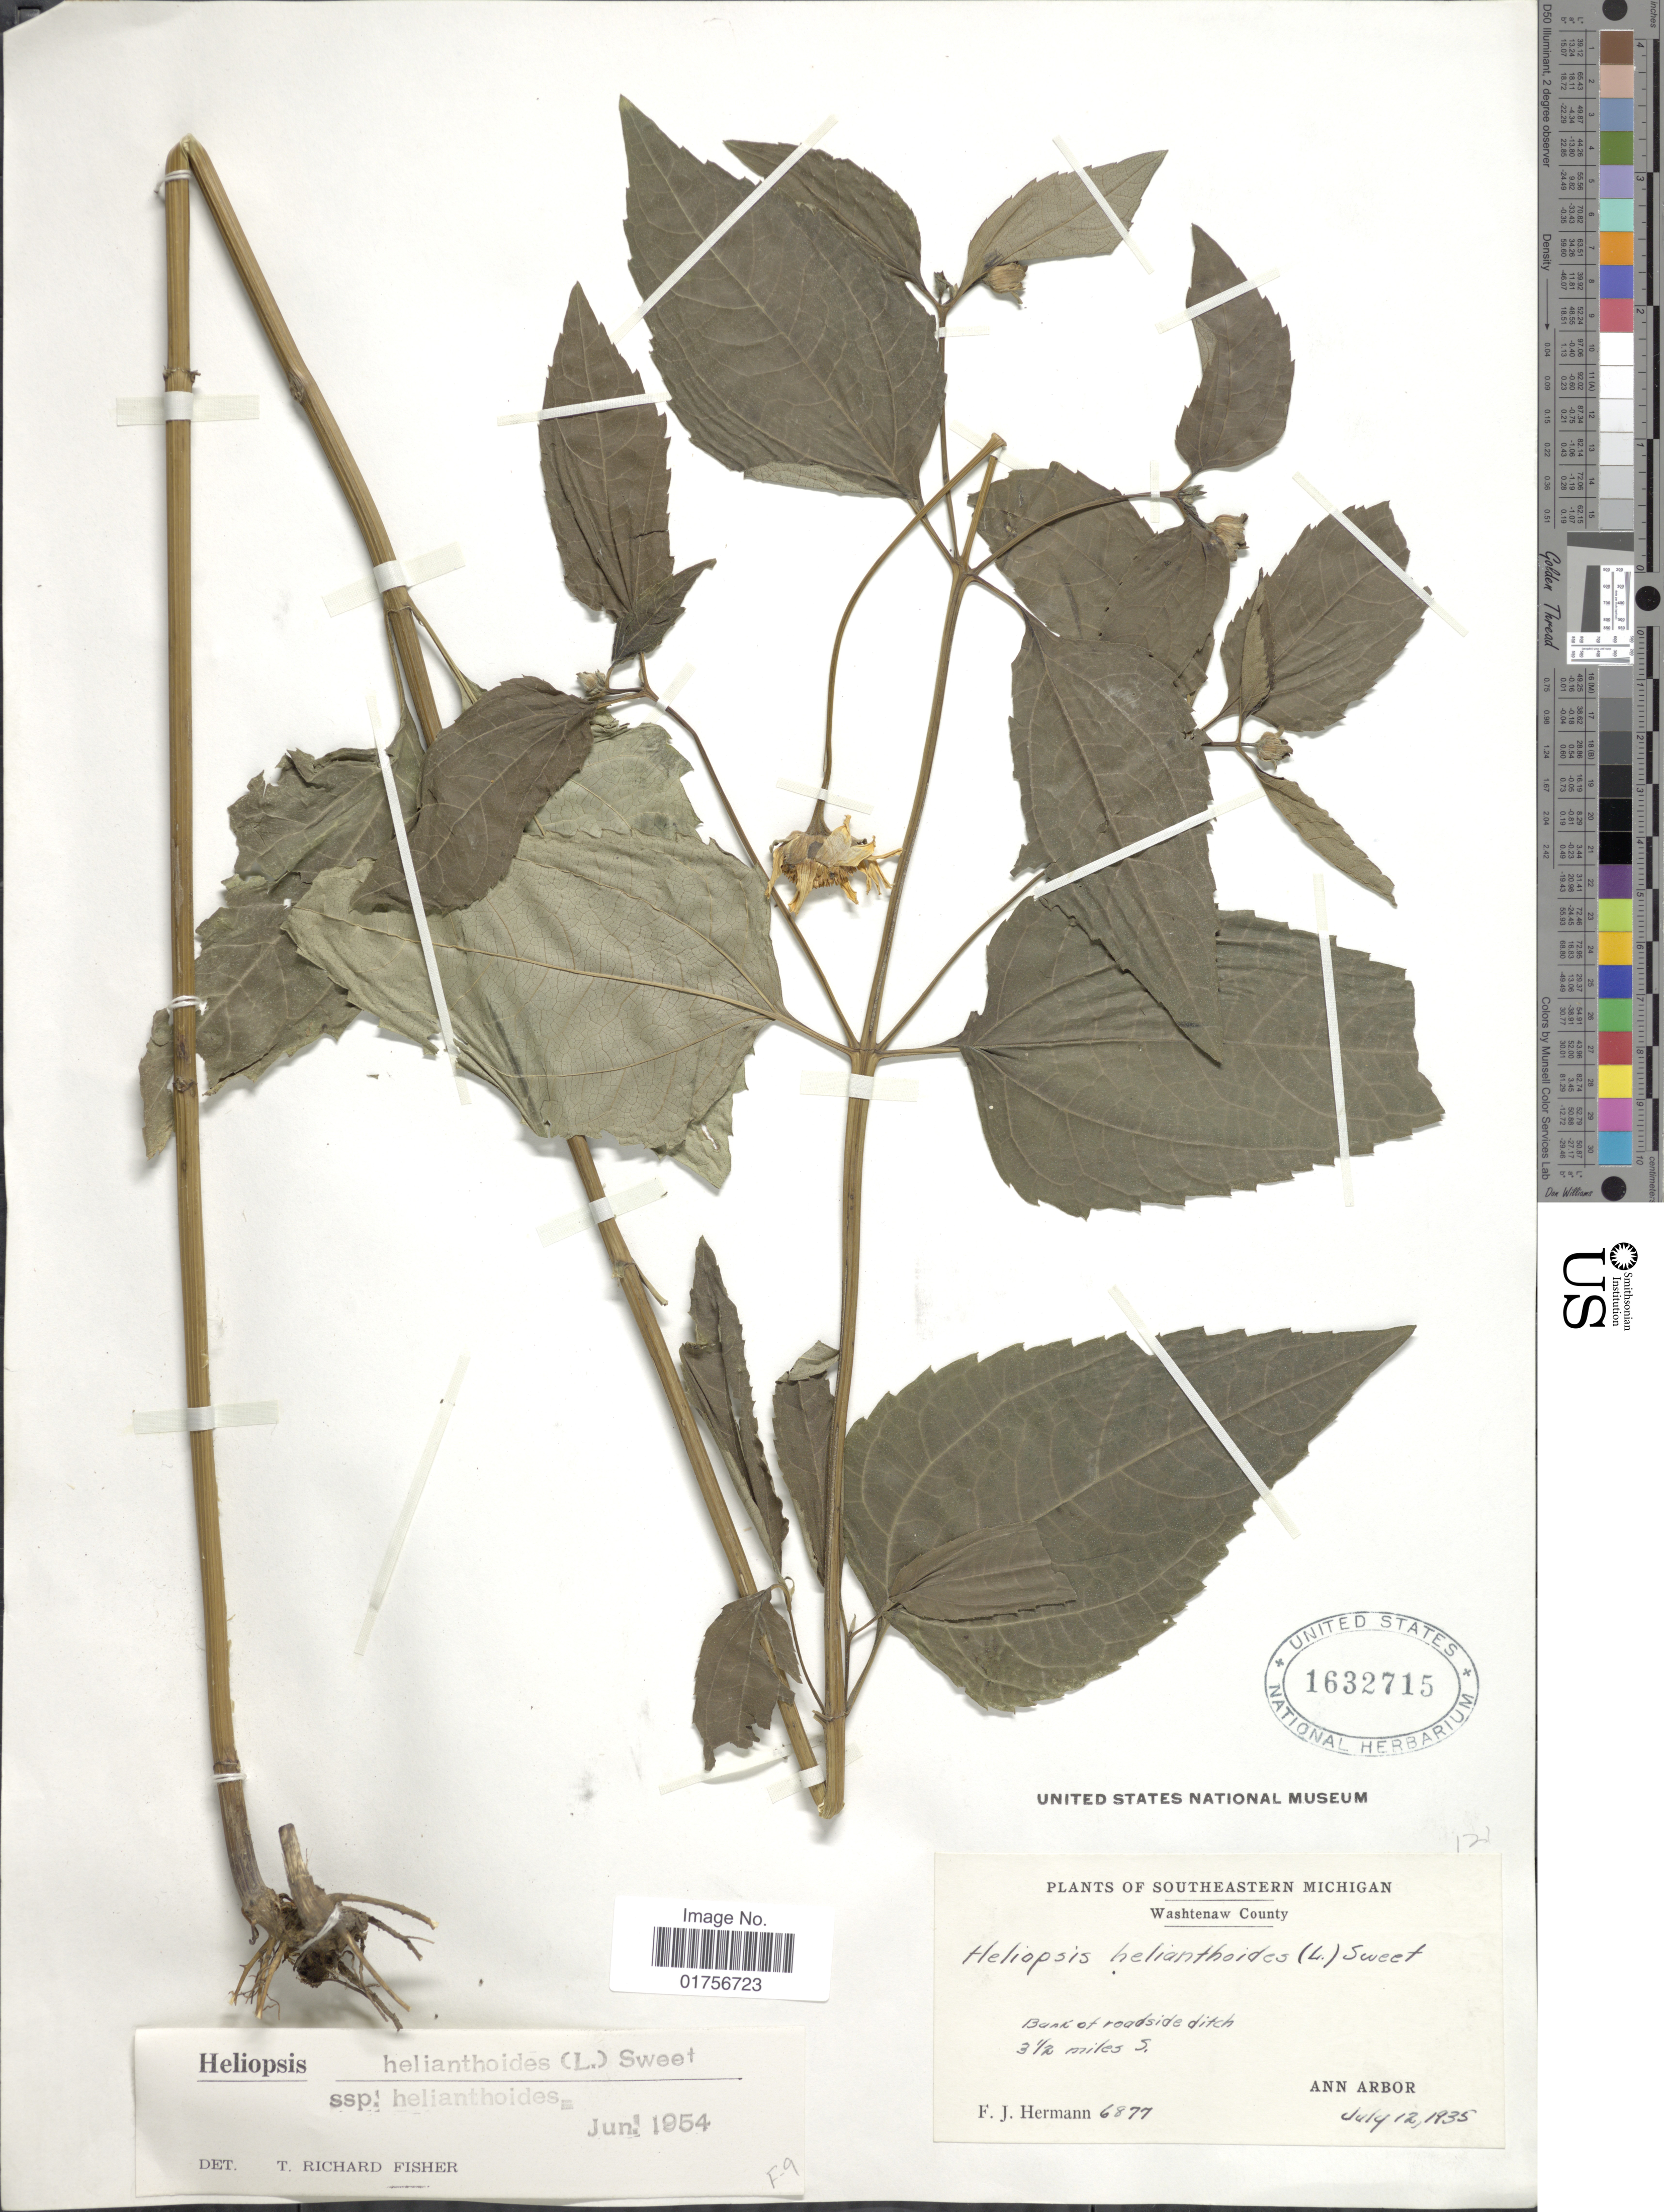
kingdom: Plantae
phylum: Tracheophyta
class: Magnoliopsida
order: Asterales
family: Asteraceae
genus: Heliopsis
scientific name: Heliopsis helianthoides subsp. helianthoides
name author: (L.) Sweet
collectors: F. J. Hermann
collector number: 6877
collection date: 1935-07-12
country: United States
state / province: Michigan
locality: Southeastern Michigan, Banks of roadside ditch, 3½ miles S. Ann Arbor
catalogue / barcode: US 1632715